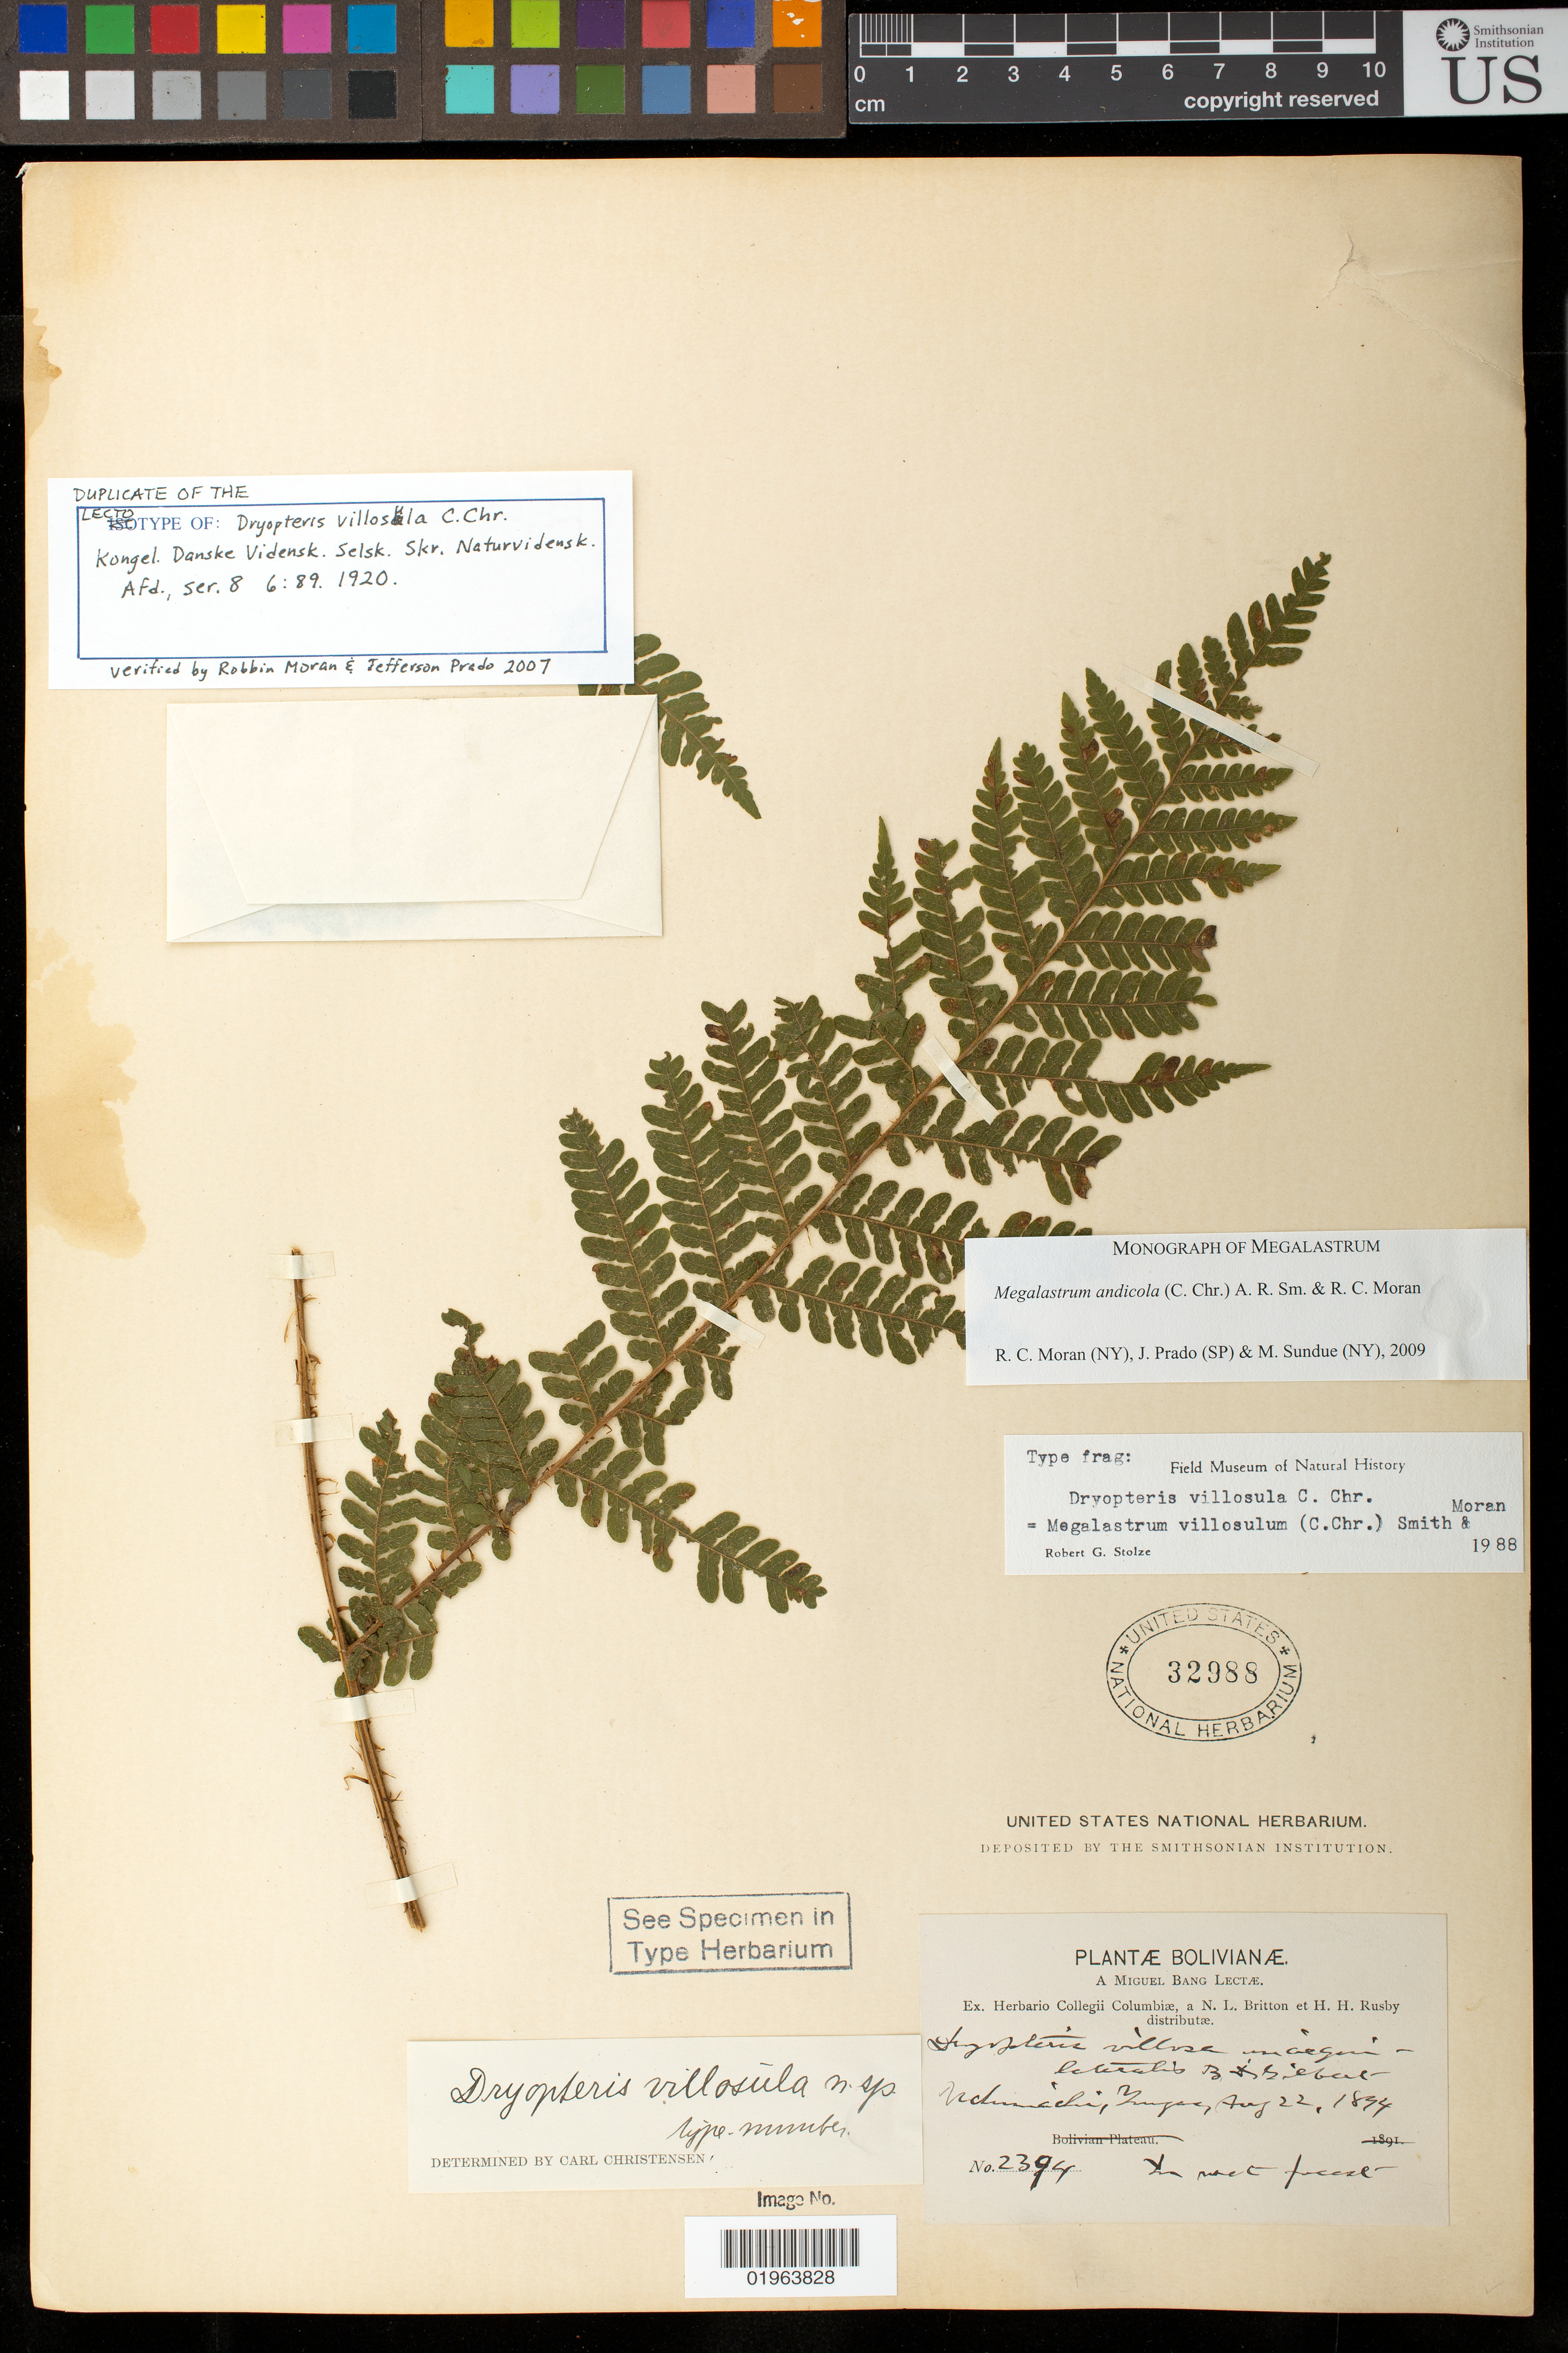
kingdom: Plantae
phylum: Tracheophyta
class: Polypodiopsida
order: Polypodiales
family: Dryopteridaceae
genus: Megalastrum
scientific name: Megalastrum apicale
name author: R.C. Moran & J. Prado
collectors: M. Bang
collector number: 2394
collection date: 1894-08-22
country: Bolivia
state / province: La Paz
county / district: Nor Yungas / Sud Yungas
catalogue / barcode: US 32988